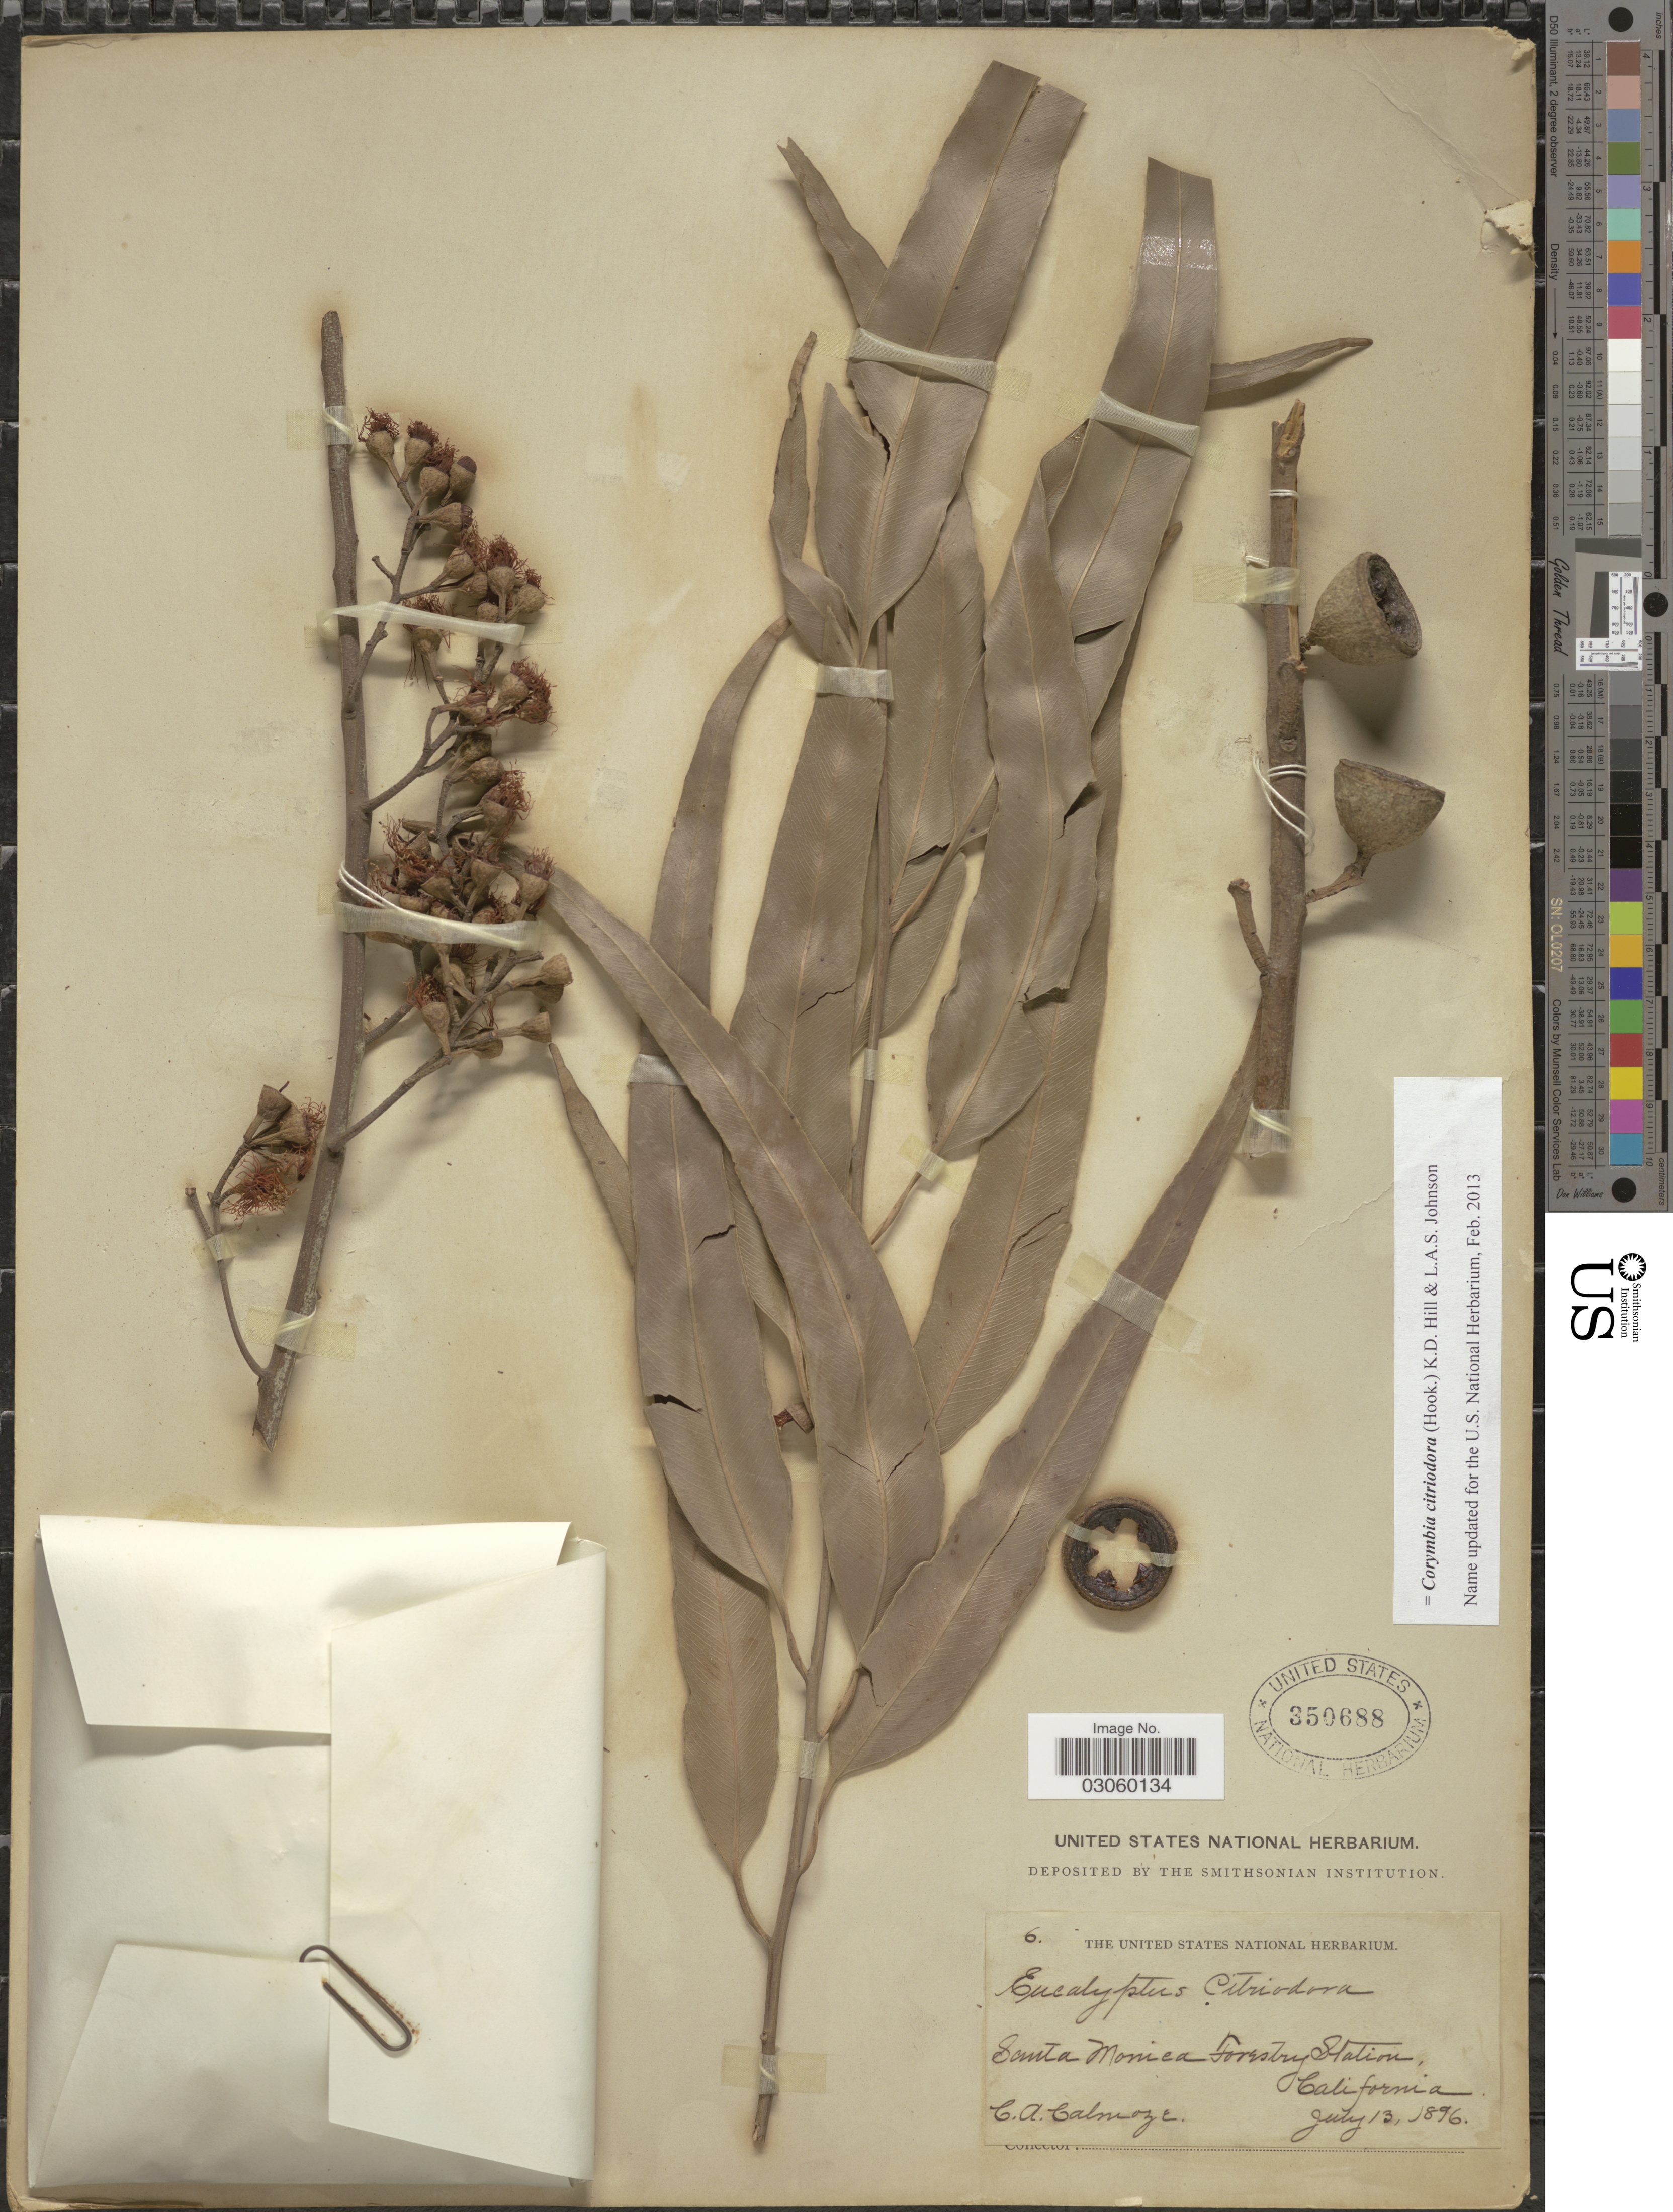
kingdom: Plantae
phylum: Tracheophyta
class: Magnoliopsida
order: Myrtales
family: Myrtaceae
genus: Corymbia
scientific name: Corymbia citriodora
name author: (Hook.) K.D. Hill & L.A.S. Johnson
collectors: C.A. Calmoze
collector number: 6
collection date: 1896-07-13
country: United States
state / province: California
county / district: Los Angeles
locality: Santa Monica Forestry Station.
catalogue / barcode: US 350688